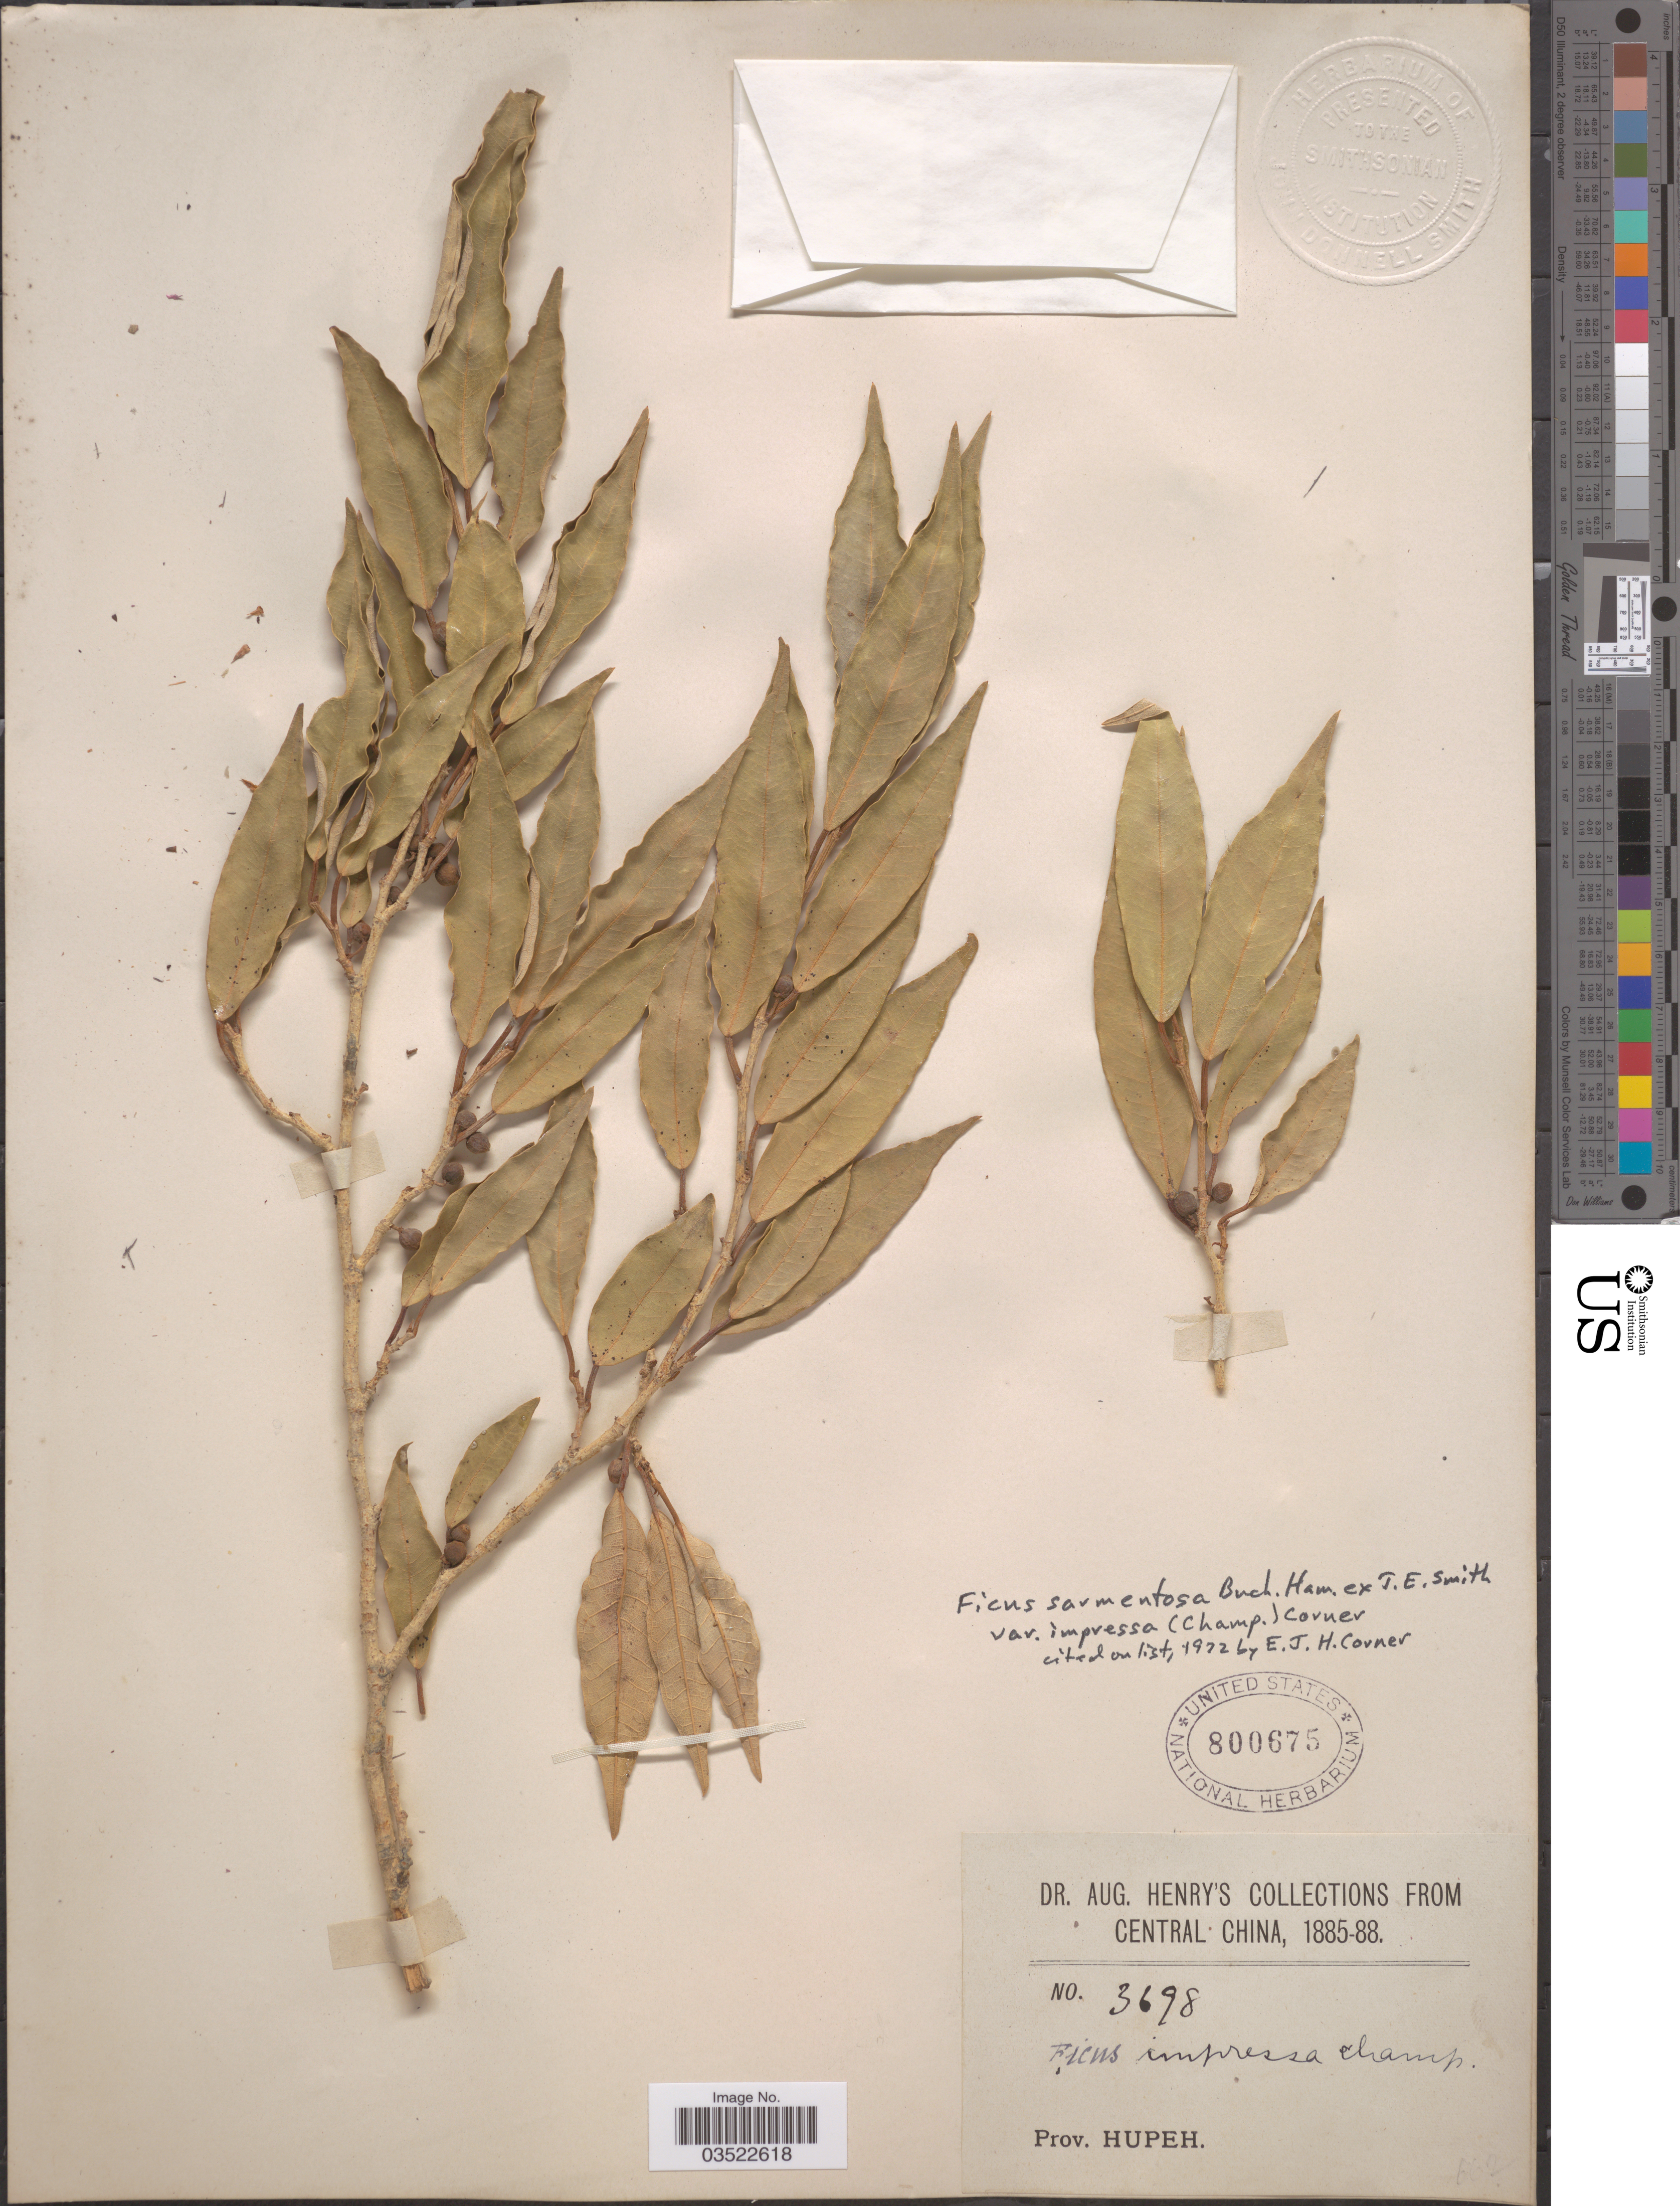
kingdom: Plantae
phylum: Tracheophyta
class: Magnoliopsida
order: Rosales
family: Moraceae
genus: Ficus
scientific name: Ficus sarmentosa var. impressa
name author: (Champ. ex Benth.) Corner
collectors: A. Henry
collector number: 3698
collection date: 1885/1888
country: China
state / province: Hubei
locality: Central China. Prov. Hupeh.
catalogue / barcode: US 800675